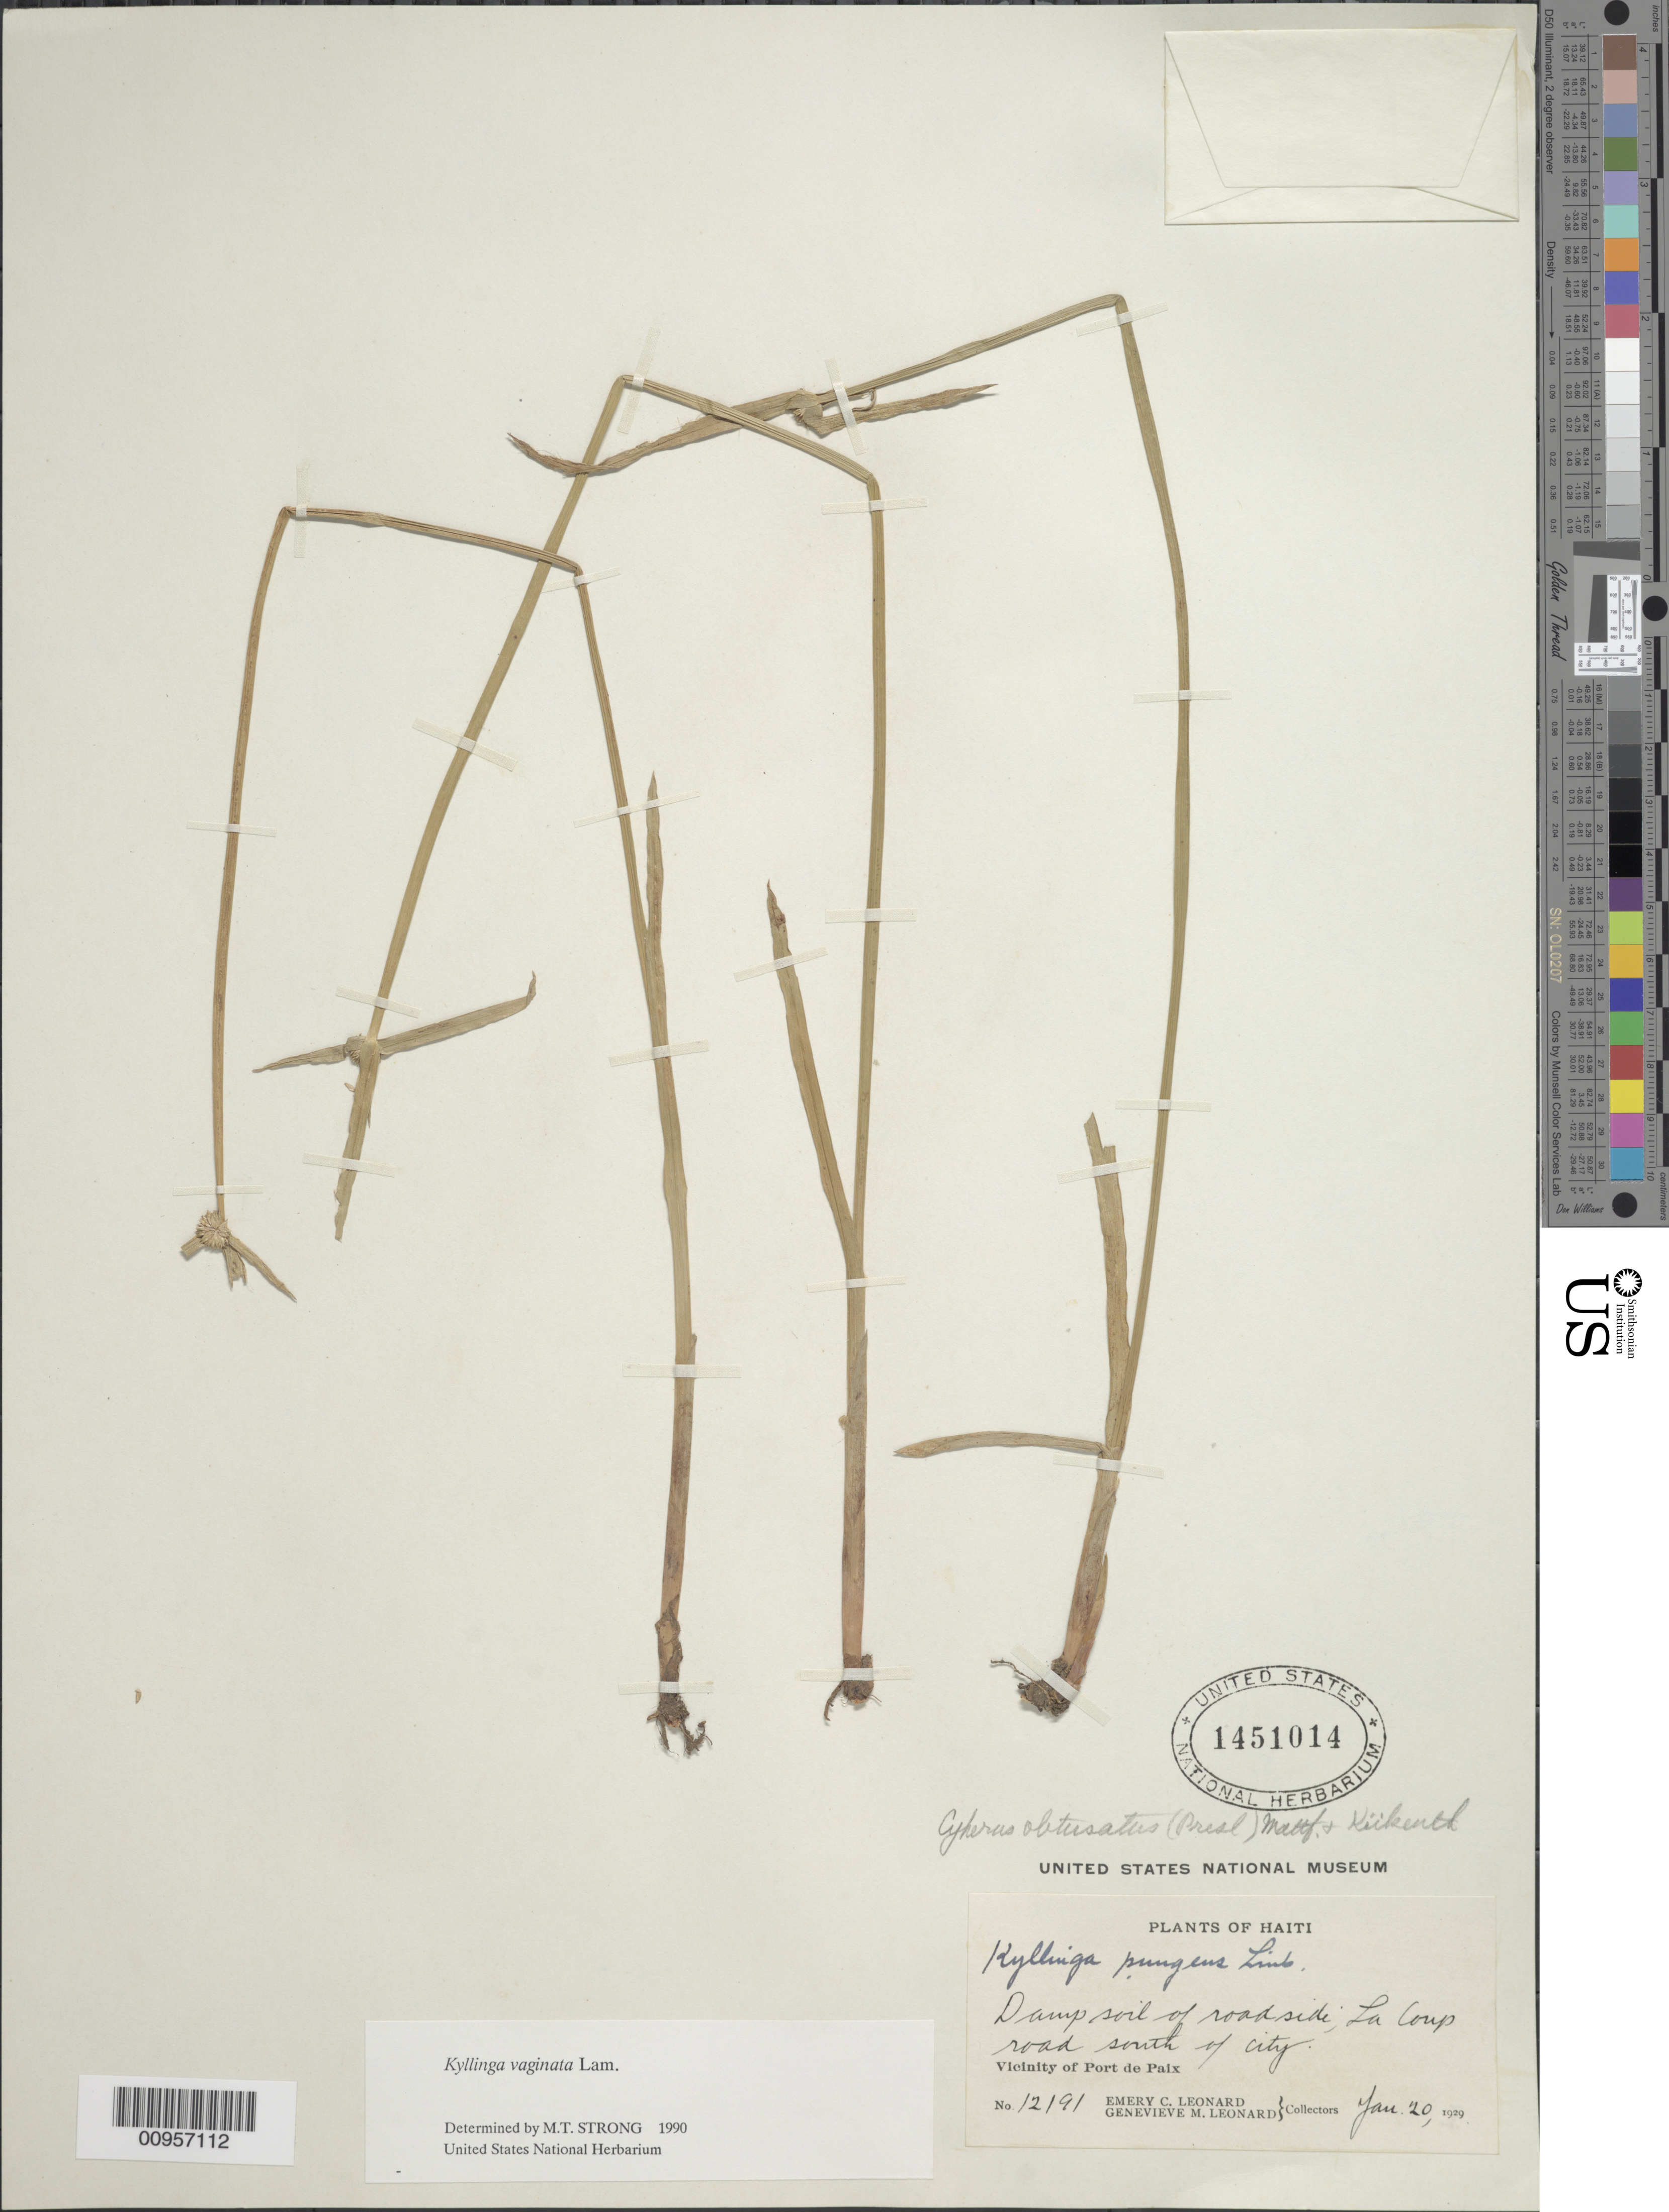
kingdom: Plantae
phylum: Tracheophyta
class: Liliopsida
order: Poales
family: Cyperaceae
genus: Cyperus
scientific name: Cyperus obtusatus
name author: (J. Presl & C. Presl) Mattf. & Kük.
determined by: Strong, M. T., (US), Smithsonian Institution - National Museum of Natural History (UNITED STATES)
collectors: E. C. Leonard & G. M. Leonard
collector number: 12191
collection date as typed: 20 Jan 1929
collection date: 1929-01-20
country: Haiti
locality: Vicinity of Port de Paix, La Coup road, south of city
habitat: Damp soil of roadside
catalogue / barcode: US 1451014